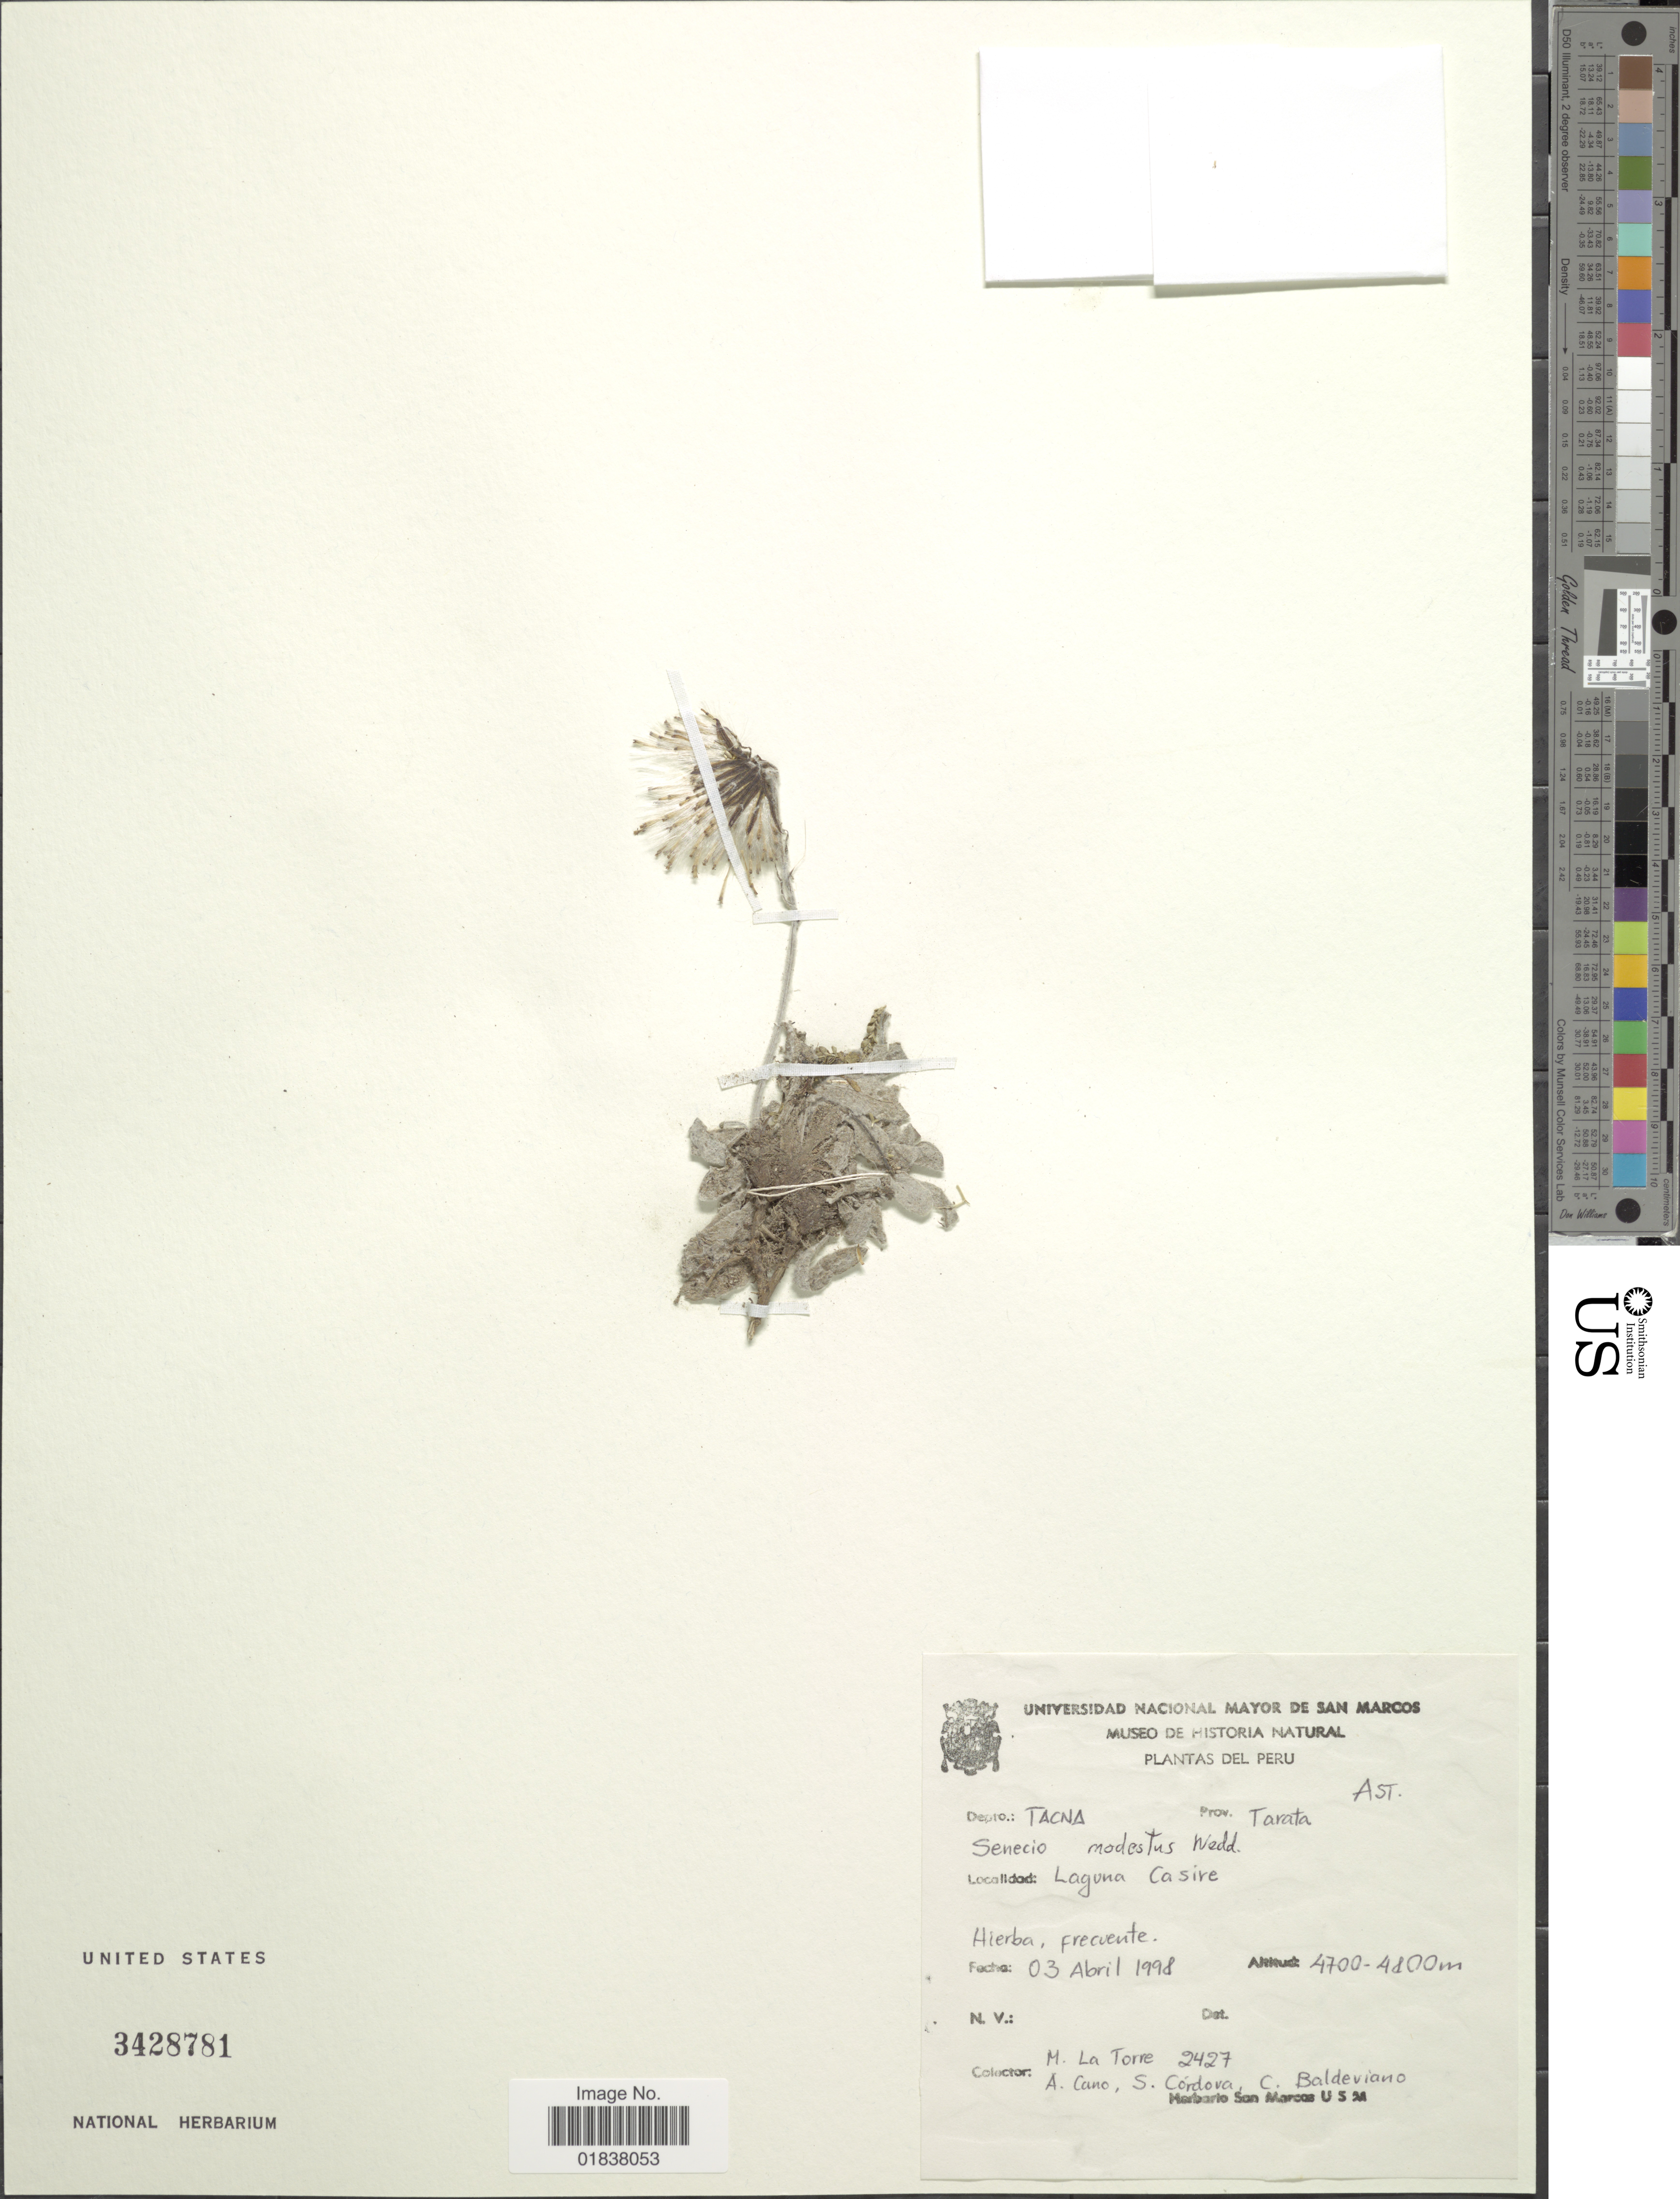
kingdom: Plantae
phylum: Tracheophyta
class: Magnoliopsida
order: Asterales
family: Asteraceae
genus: Senecio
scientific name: Senecio candollei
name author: Wedd.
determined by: Salomon, Luciana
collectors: M. I. La Torre, A. Cano, S. Cordova & C. Baldeviano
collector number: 2427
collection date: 1998-04-03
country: Peru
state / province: Tacna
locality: Prov. Tarata, Laguna Casire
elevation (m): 4700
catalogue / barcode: US 3428781